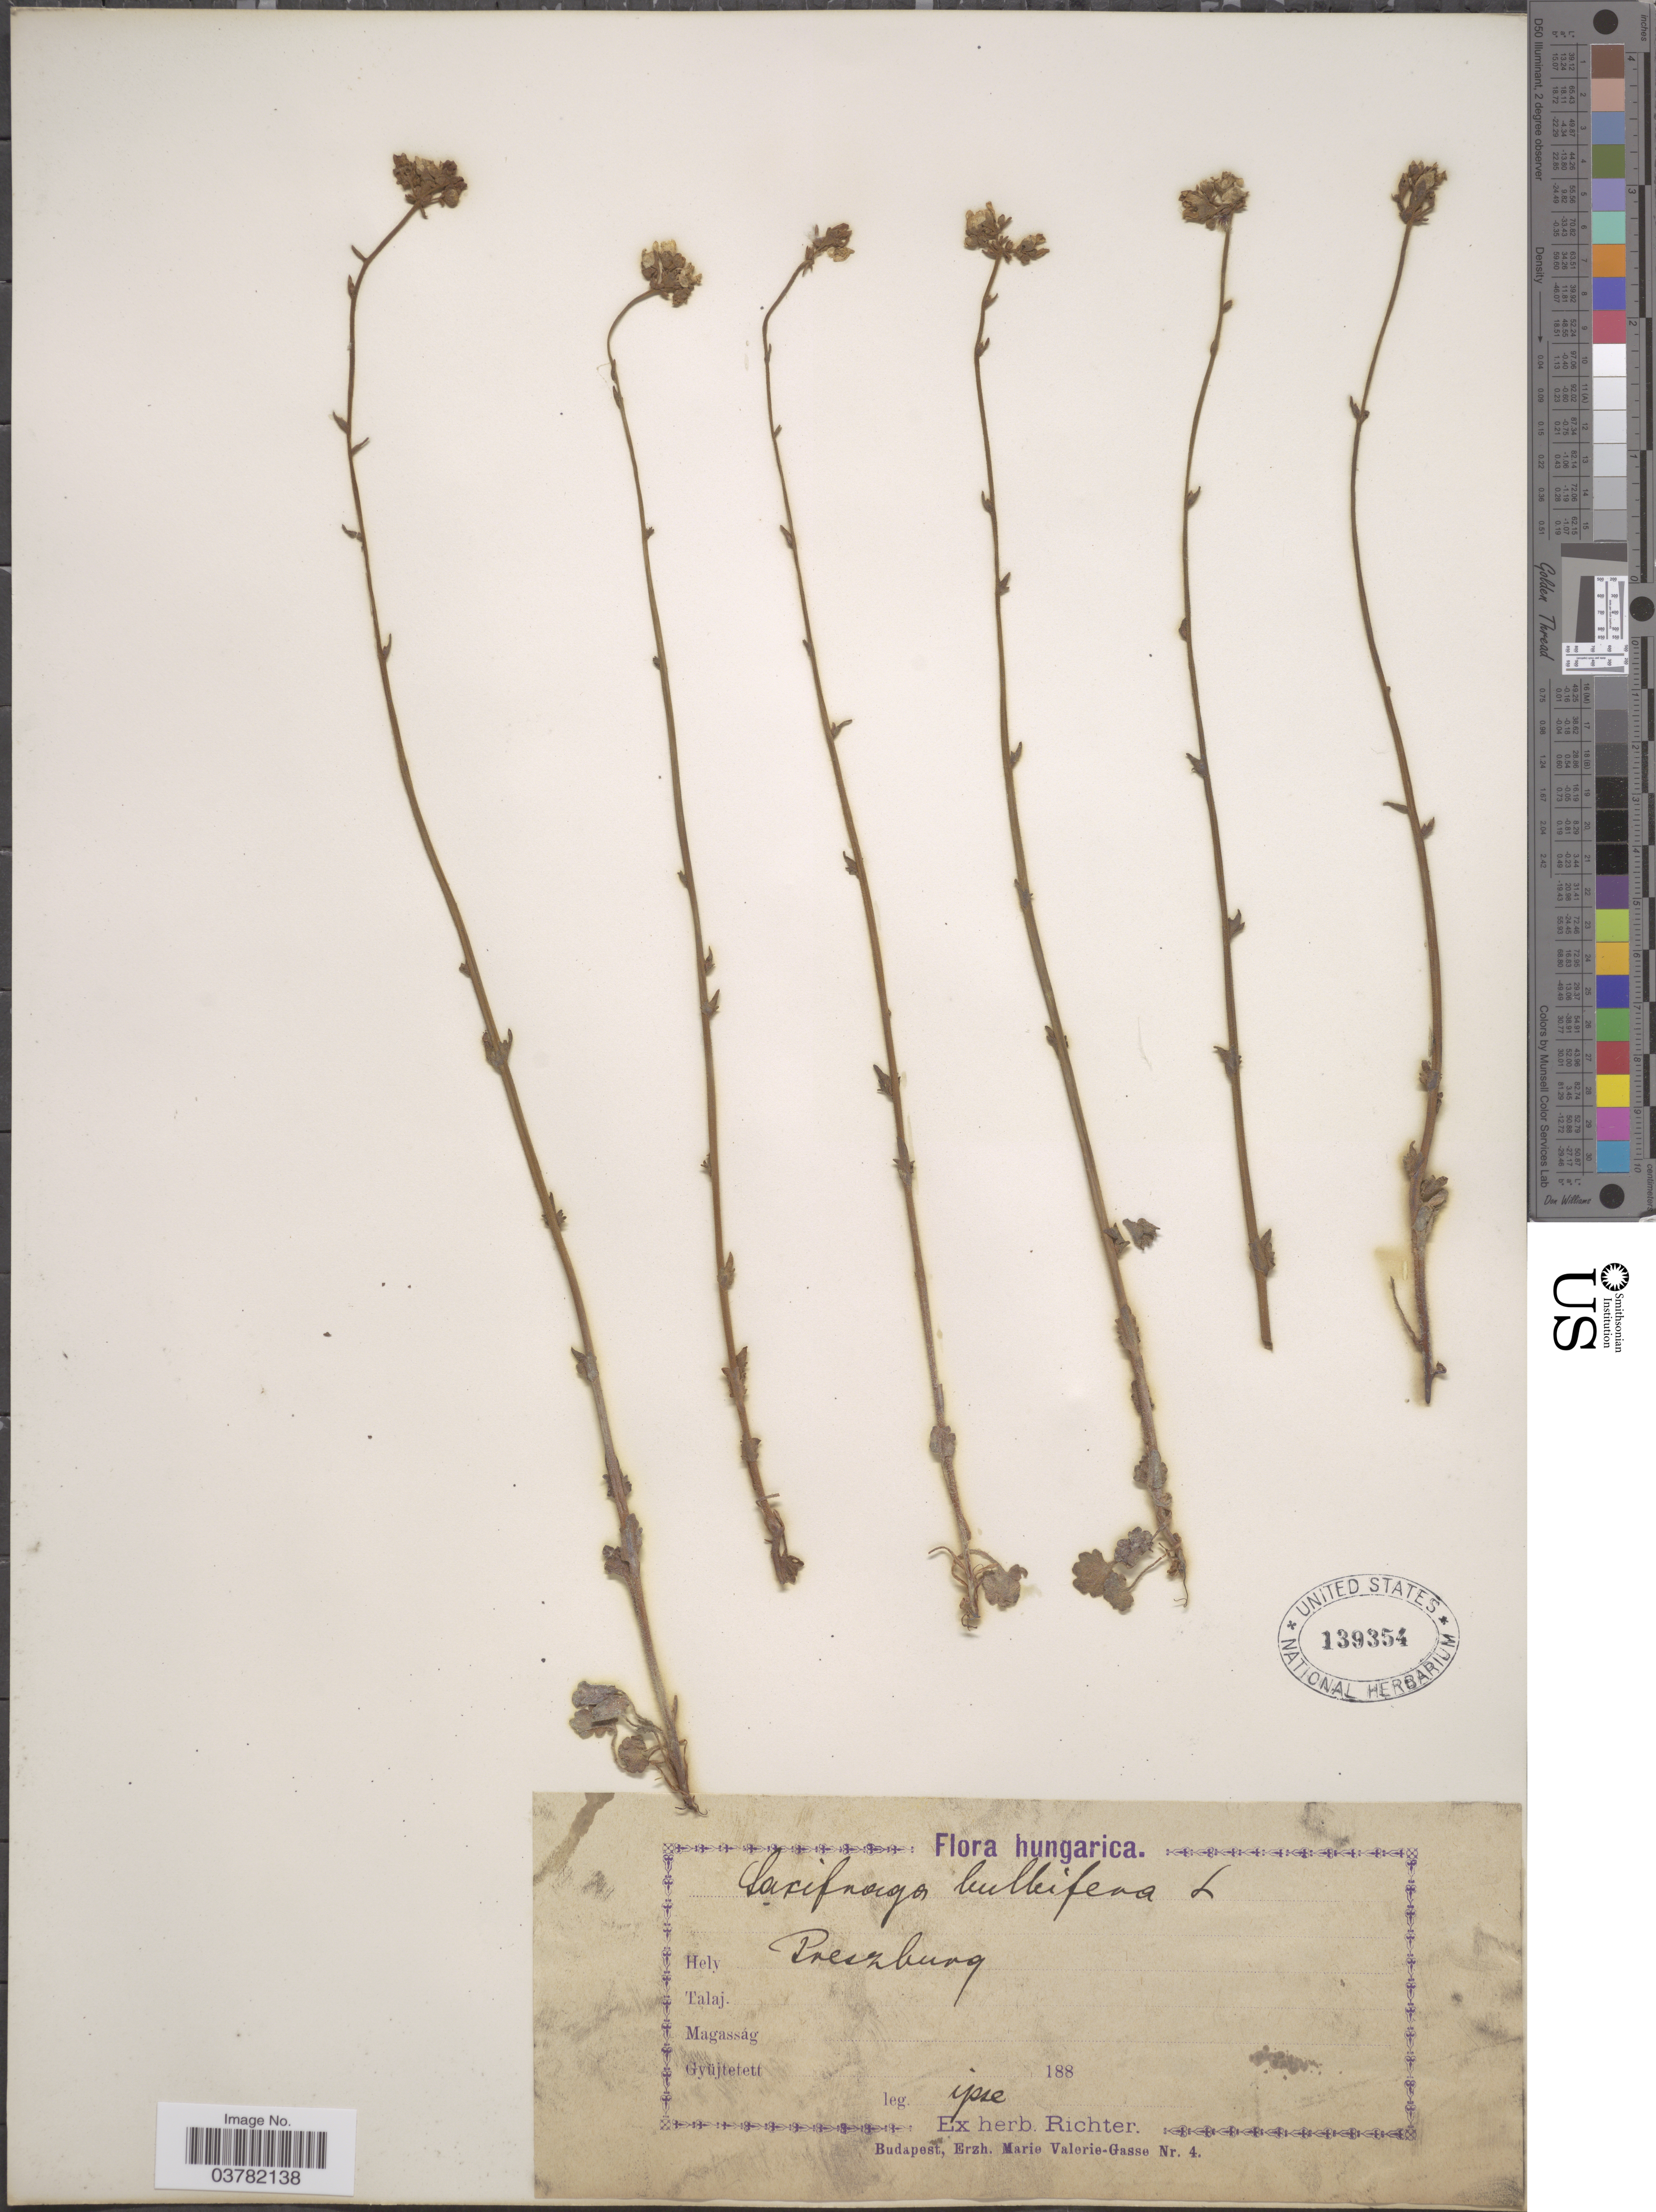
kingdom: Plantae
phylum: Tracheophyta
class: Magnoliopsida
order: Saxifragales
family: Saxifragaceae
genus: Saxifraga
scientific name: Saxifraga bulbifera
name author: L.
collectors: -- Richter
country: Hungary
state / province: Budapest, Capital District of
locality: Hungarica. Preszburg [unsure placement].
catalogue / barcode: US 139354